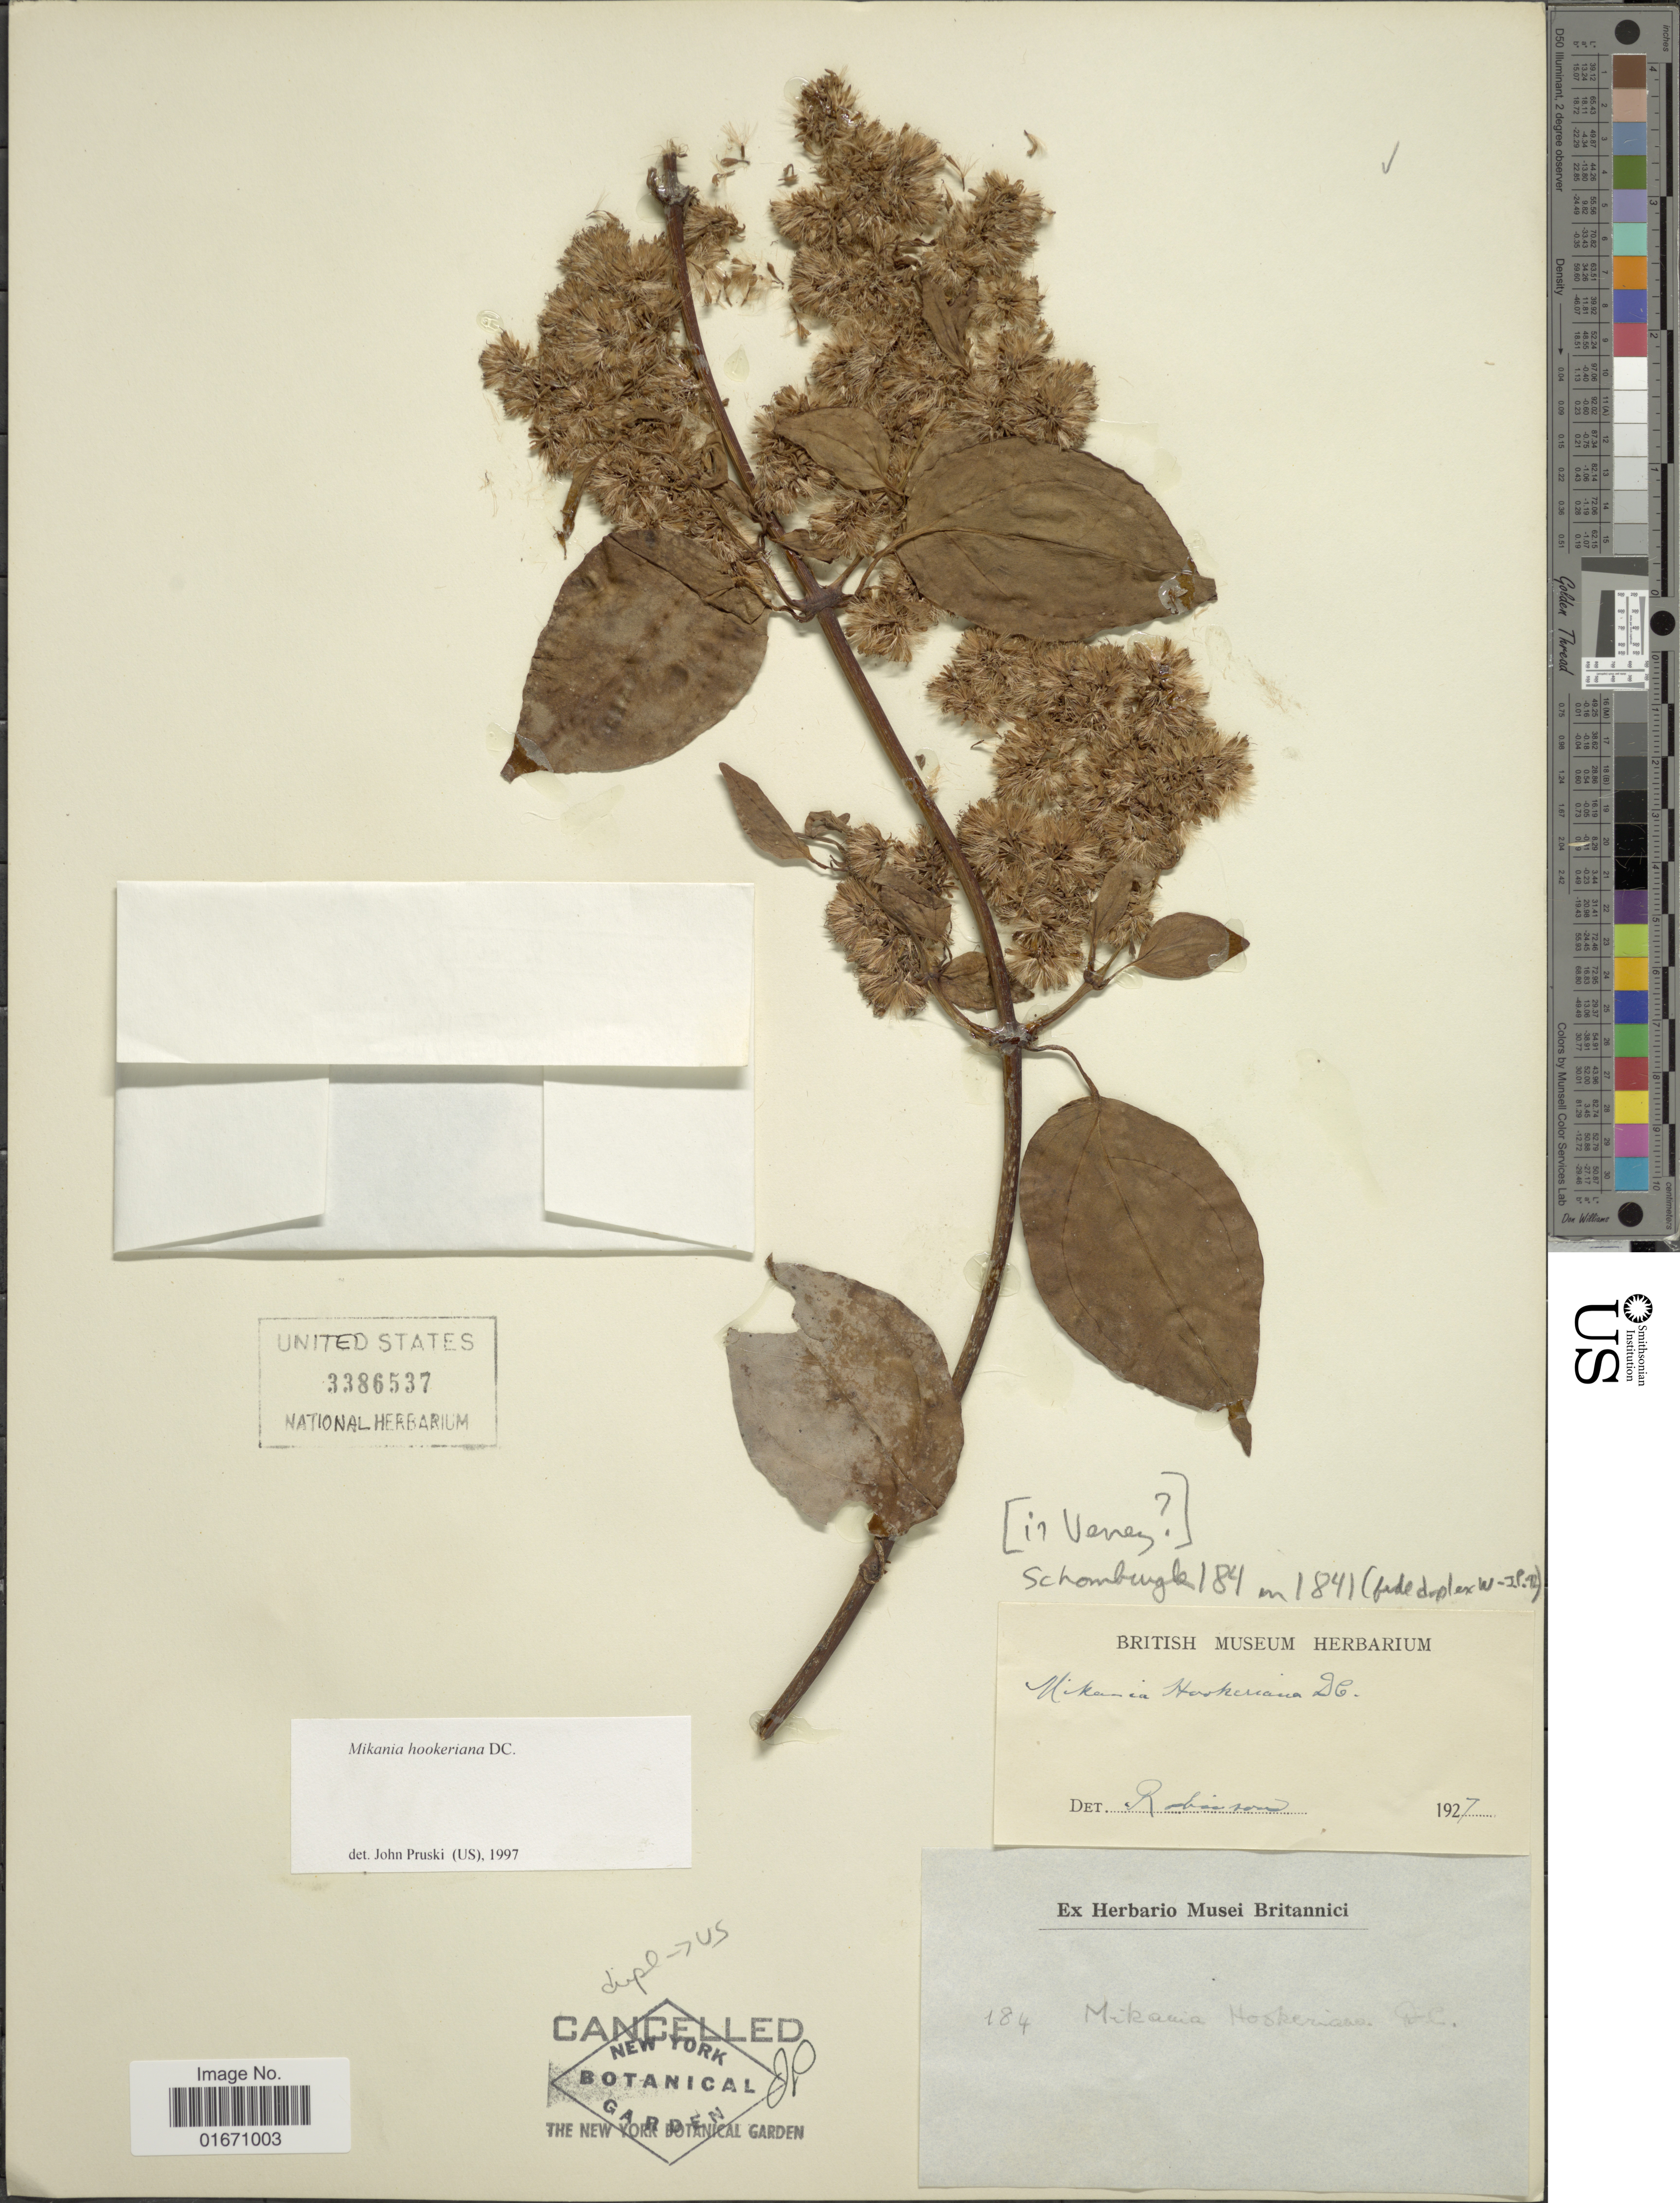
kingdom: Plantae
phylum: Tracheophyta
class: Magnoliopsida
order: Asterales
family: Asteraceae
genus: Mikania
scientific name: Mikania hookeriana var. platyphylla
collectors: ex herb. Musei Britannici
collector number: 184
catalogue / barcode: US 3386537